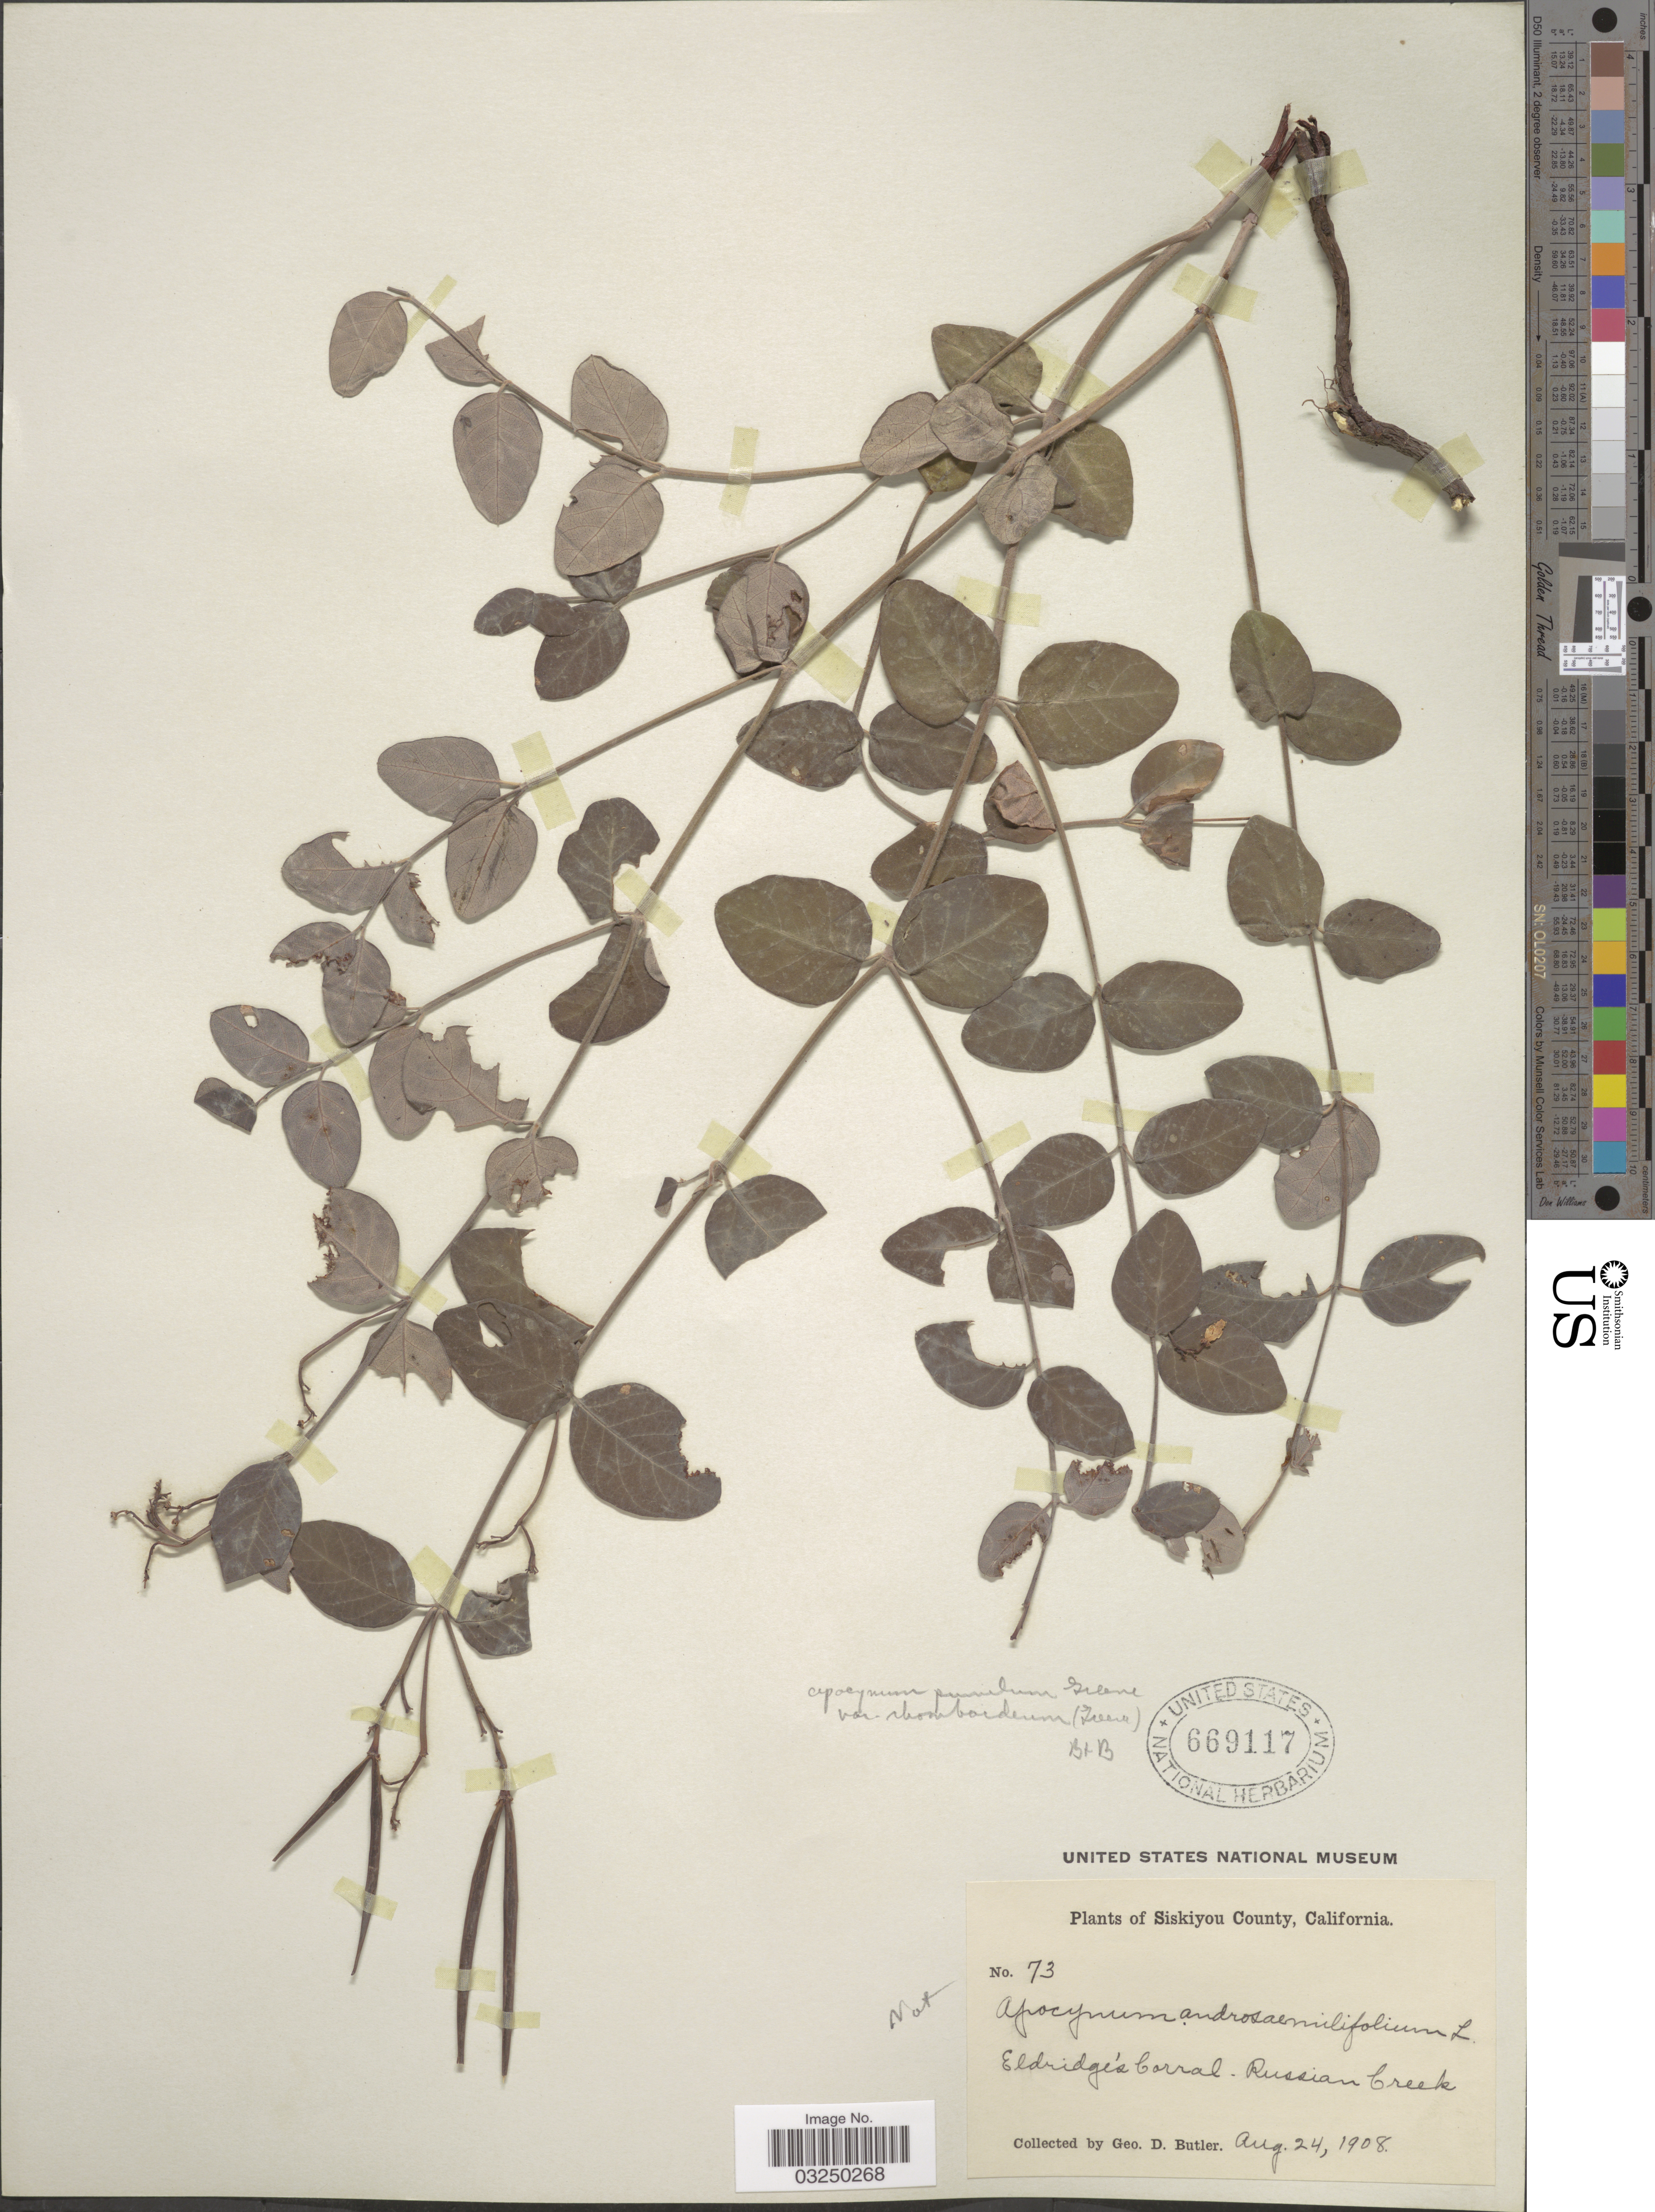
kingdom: Plantae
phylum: Tracheophyta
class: Magnoliopsida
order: Gentianales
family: Apocynaceae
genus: Apocynum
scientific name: Apocynum sp.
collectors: G. D. Butler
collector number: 73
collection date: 1908-08-24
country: United States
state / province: California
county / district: Siskiyou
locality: Siskiyou County, Eldridge's Corral. Russian Creek.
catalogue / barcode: US 669117